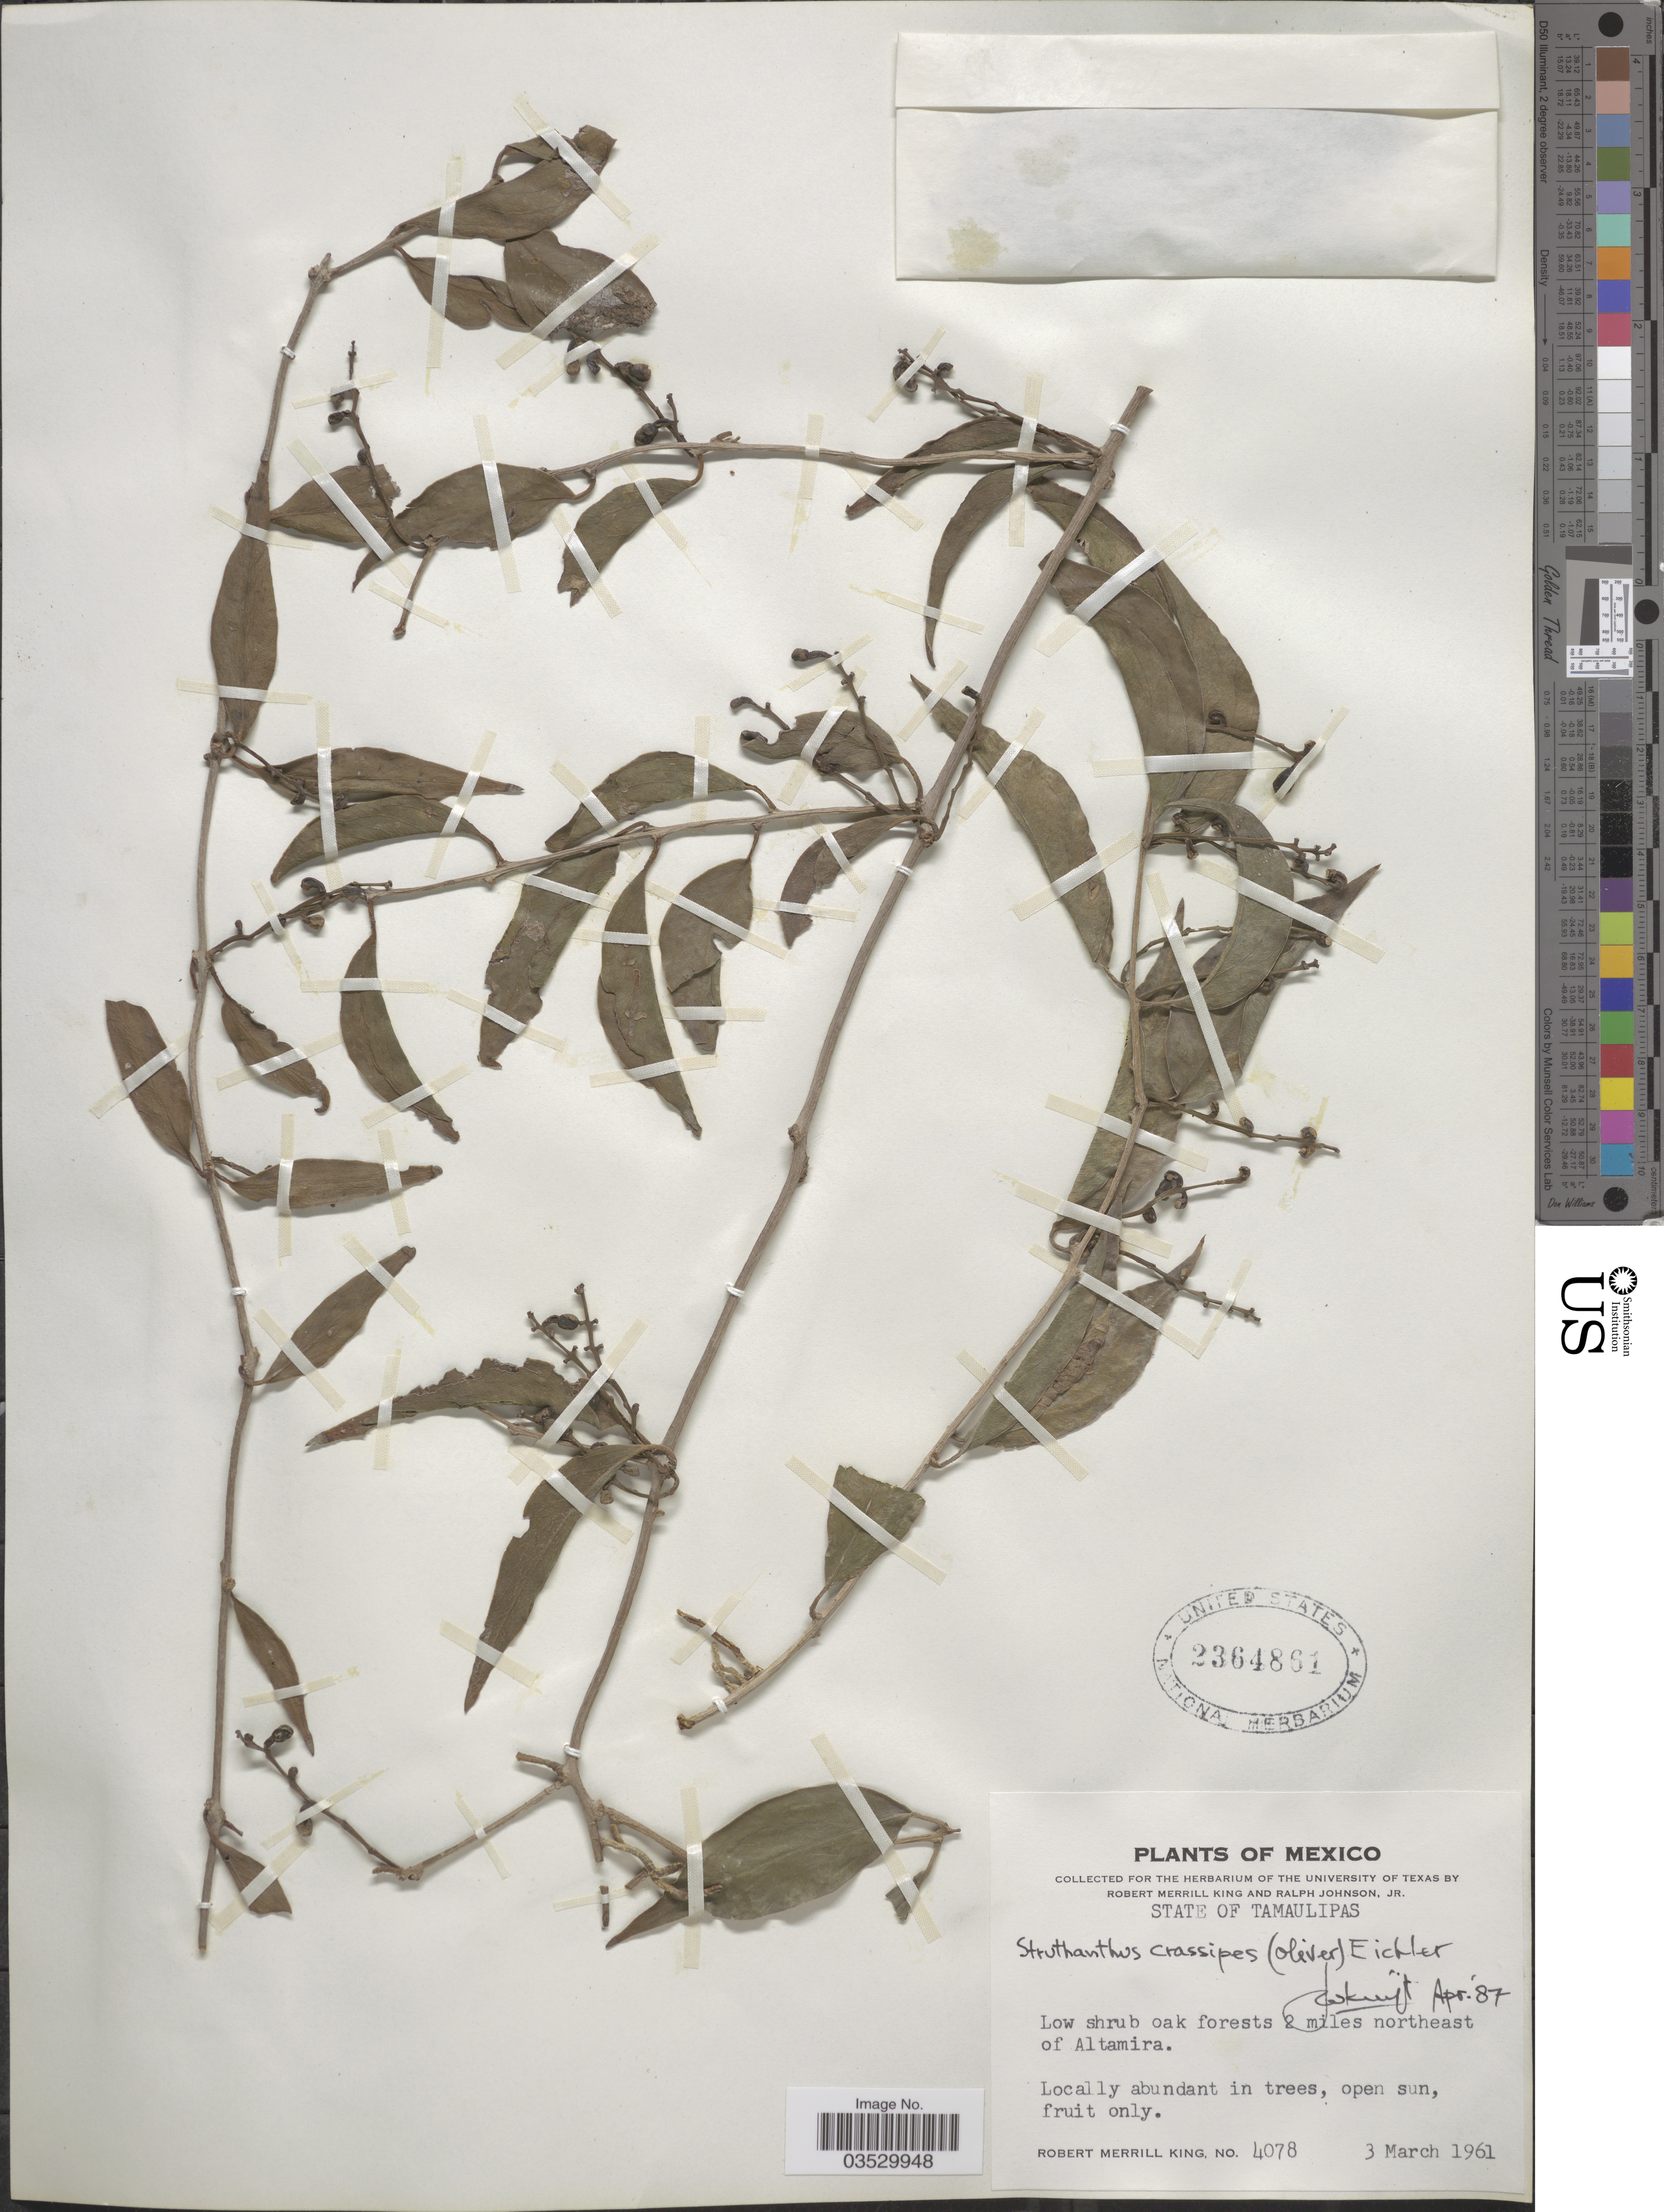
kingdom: Plantae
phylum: Tracheophyta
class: Magnoliopsida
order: Santalales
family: Loranthaceae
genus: Struthanthus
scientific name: Struthanthus crassipes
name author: (Oliv.) Eichler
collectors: R. M. King & R. Johnson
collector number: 4078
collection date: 1961-03-03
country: Mexico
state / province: Tamaulipas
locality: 2 miles northeast of Altamira.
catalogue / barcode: US 2364861